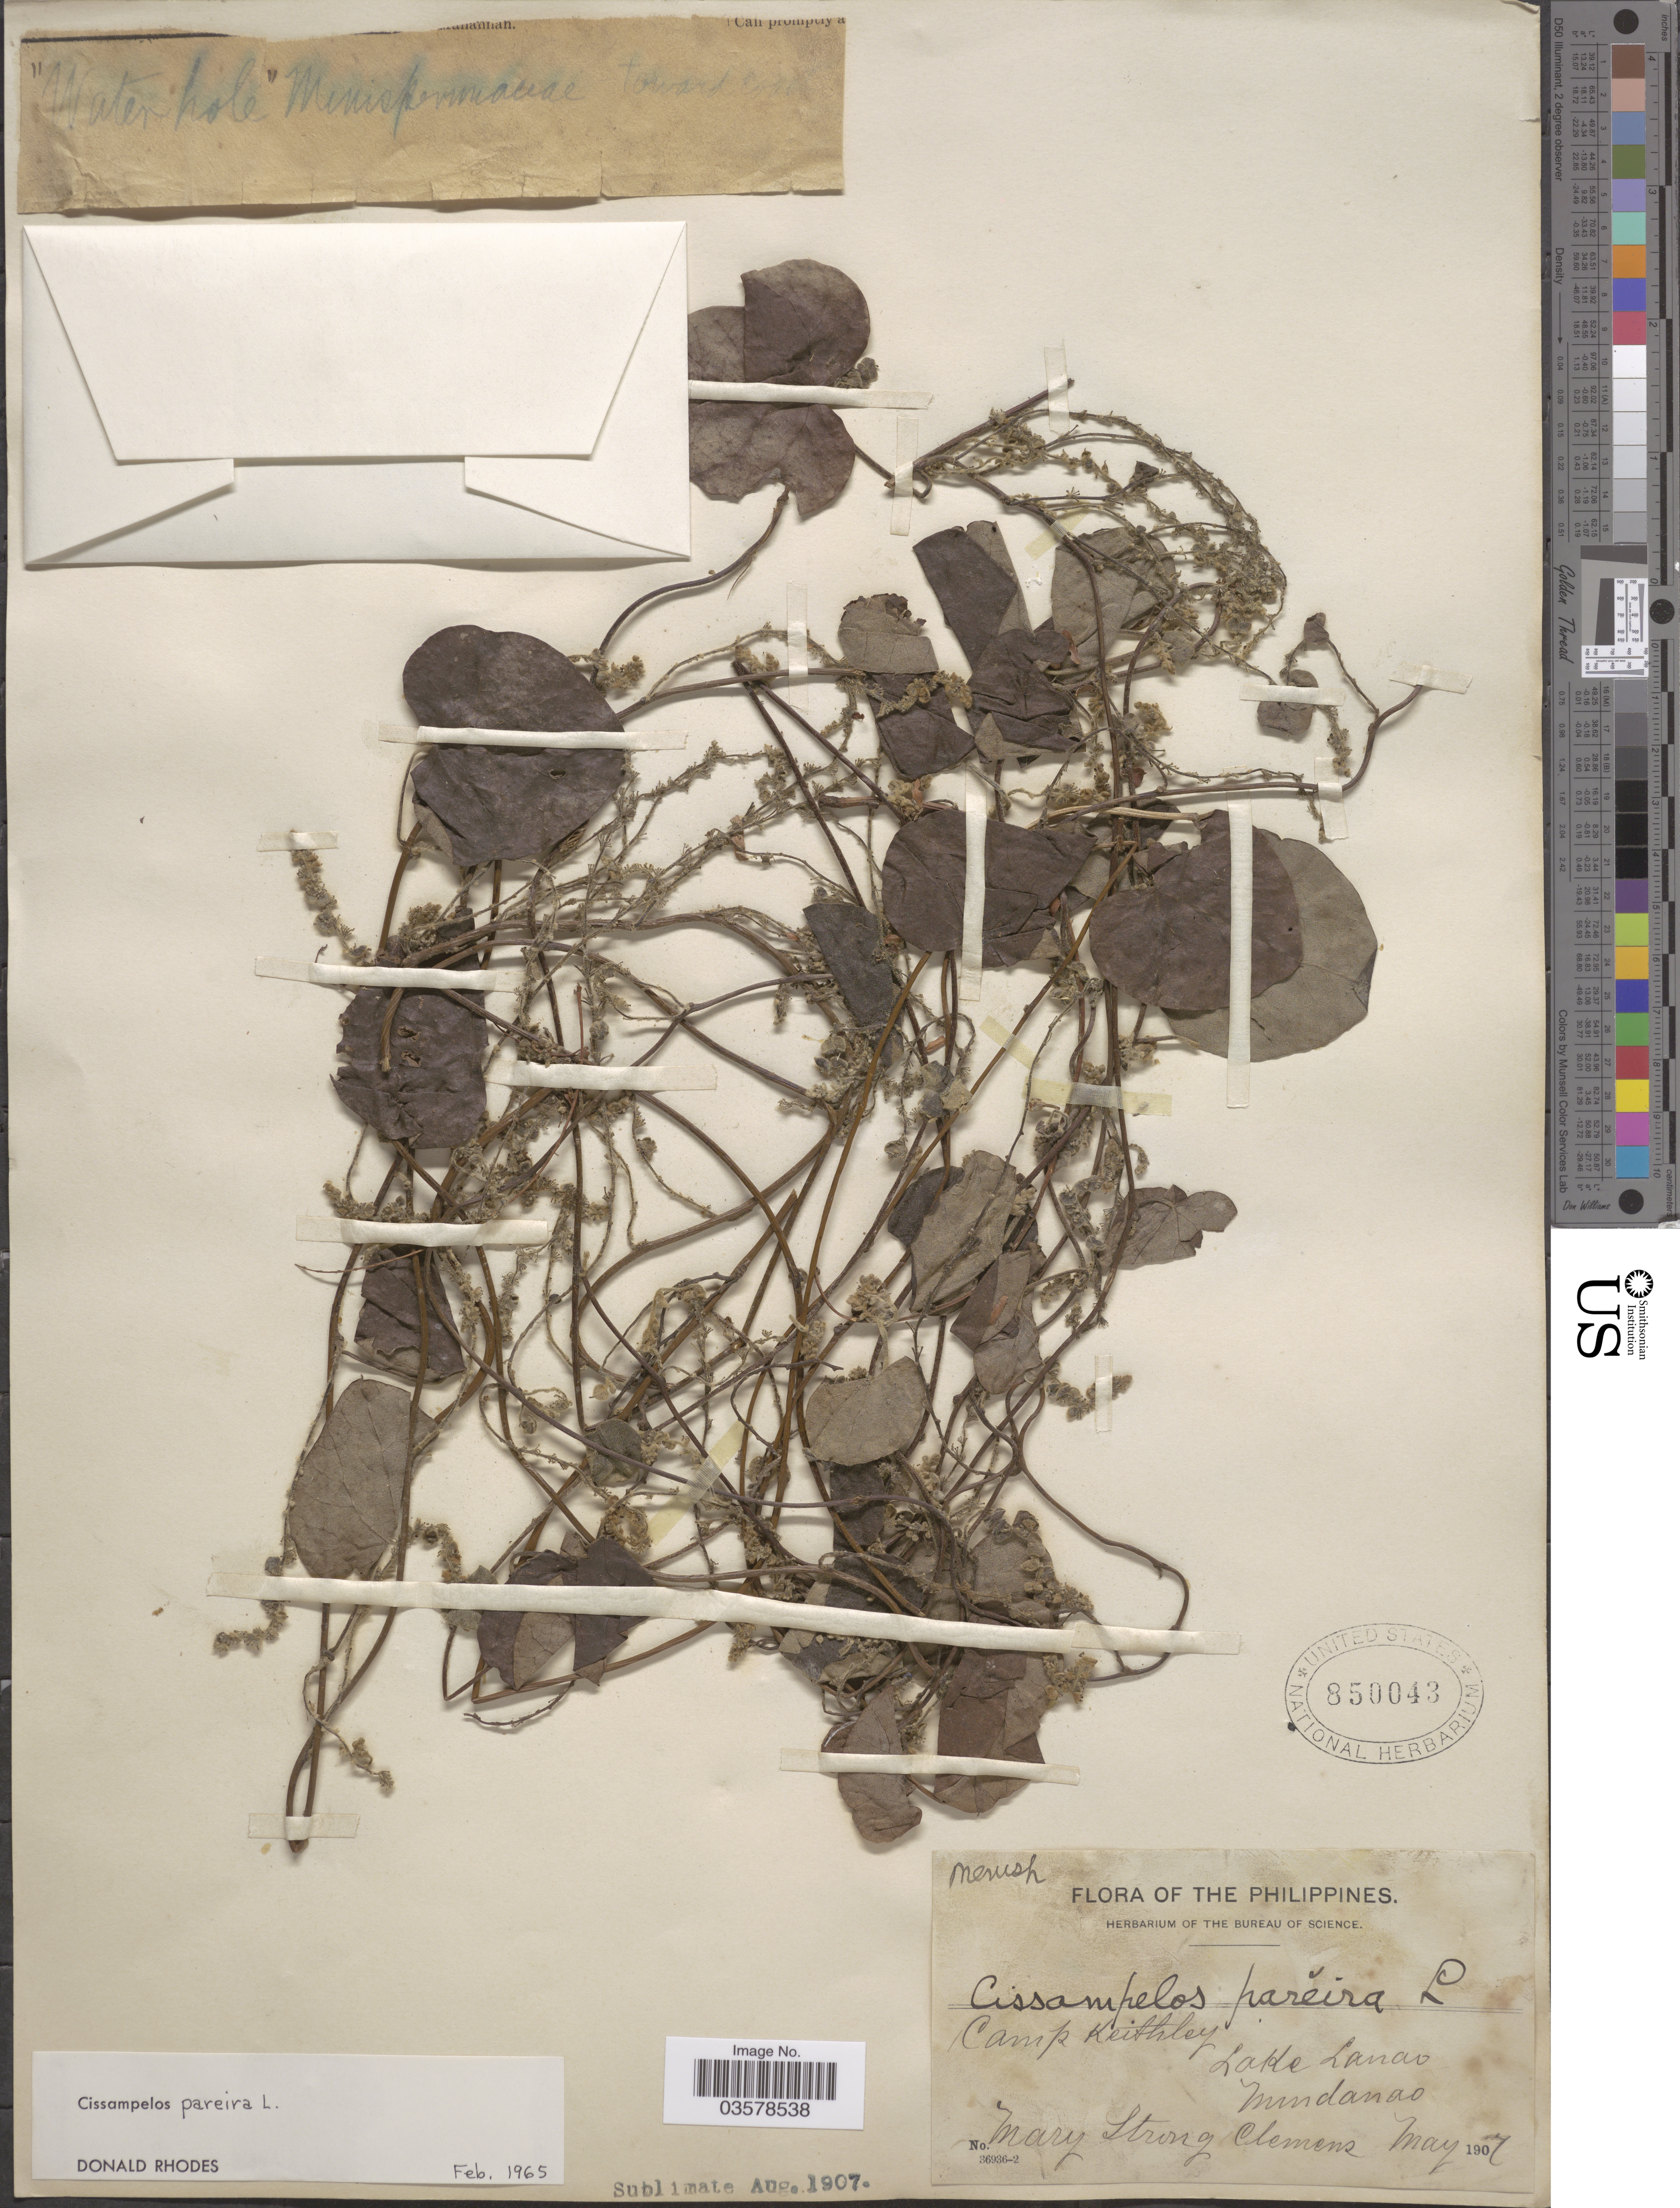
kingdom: Plantae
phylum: Tracheophyta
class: Magnoliopsida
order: Ranunculales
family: Menispermaceae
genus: Cissampelos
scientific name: Cissampelos pareira var. hirsuta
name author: (Buch.-Ham. ex DC.) Forman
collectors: M. S. Clemens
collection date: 1907-05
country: Philippines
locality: Camp Keithley, Lake Lanao, Mindanao.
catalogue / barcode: US 850043